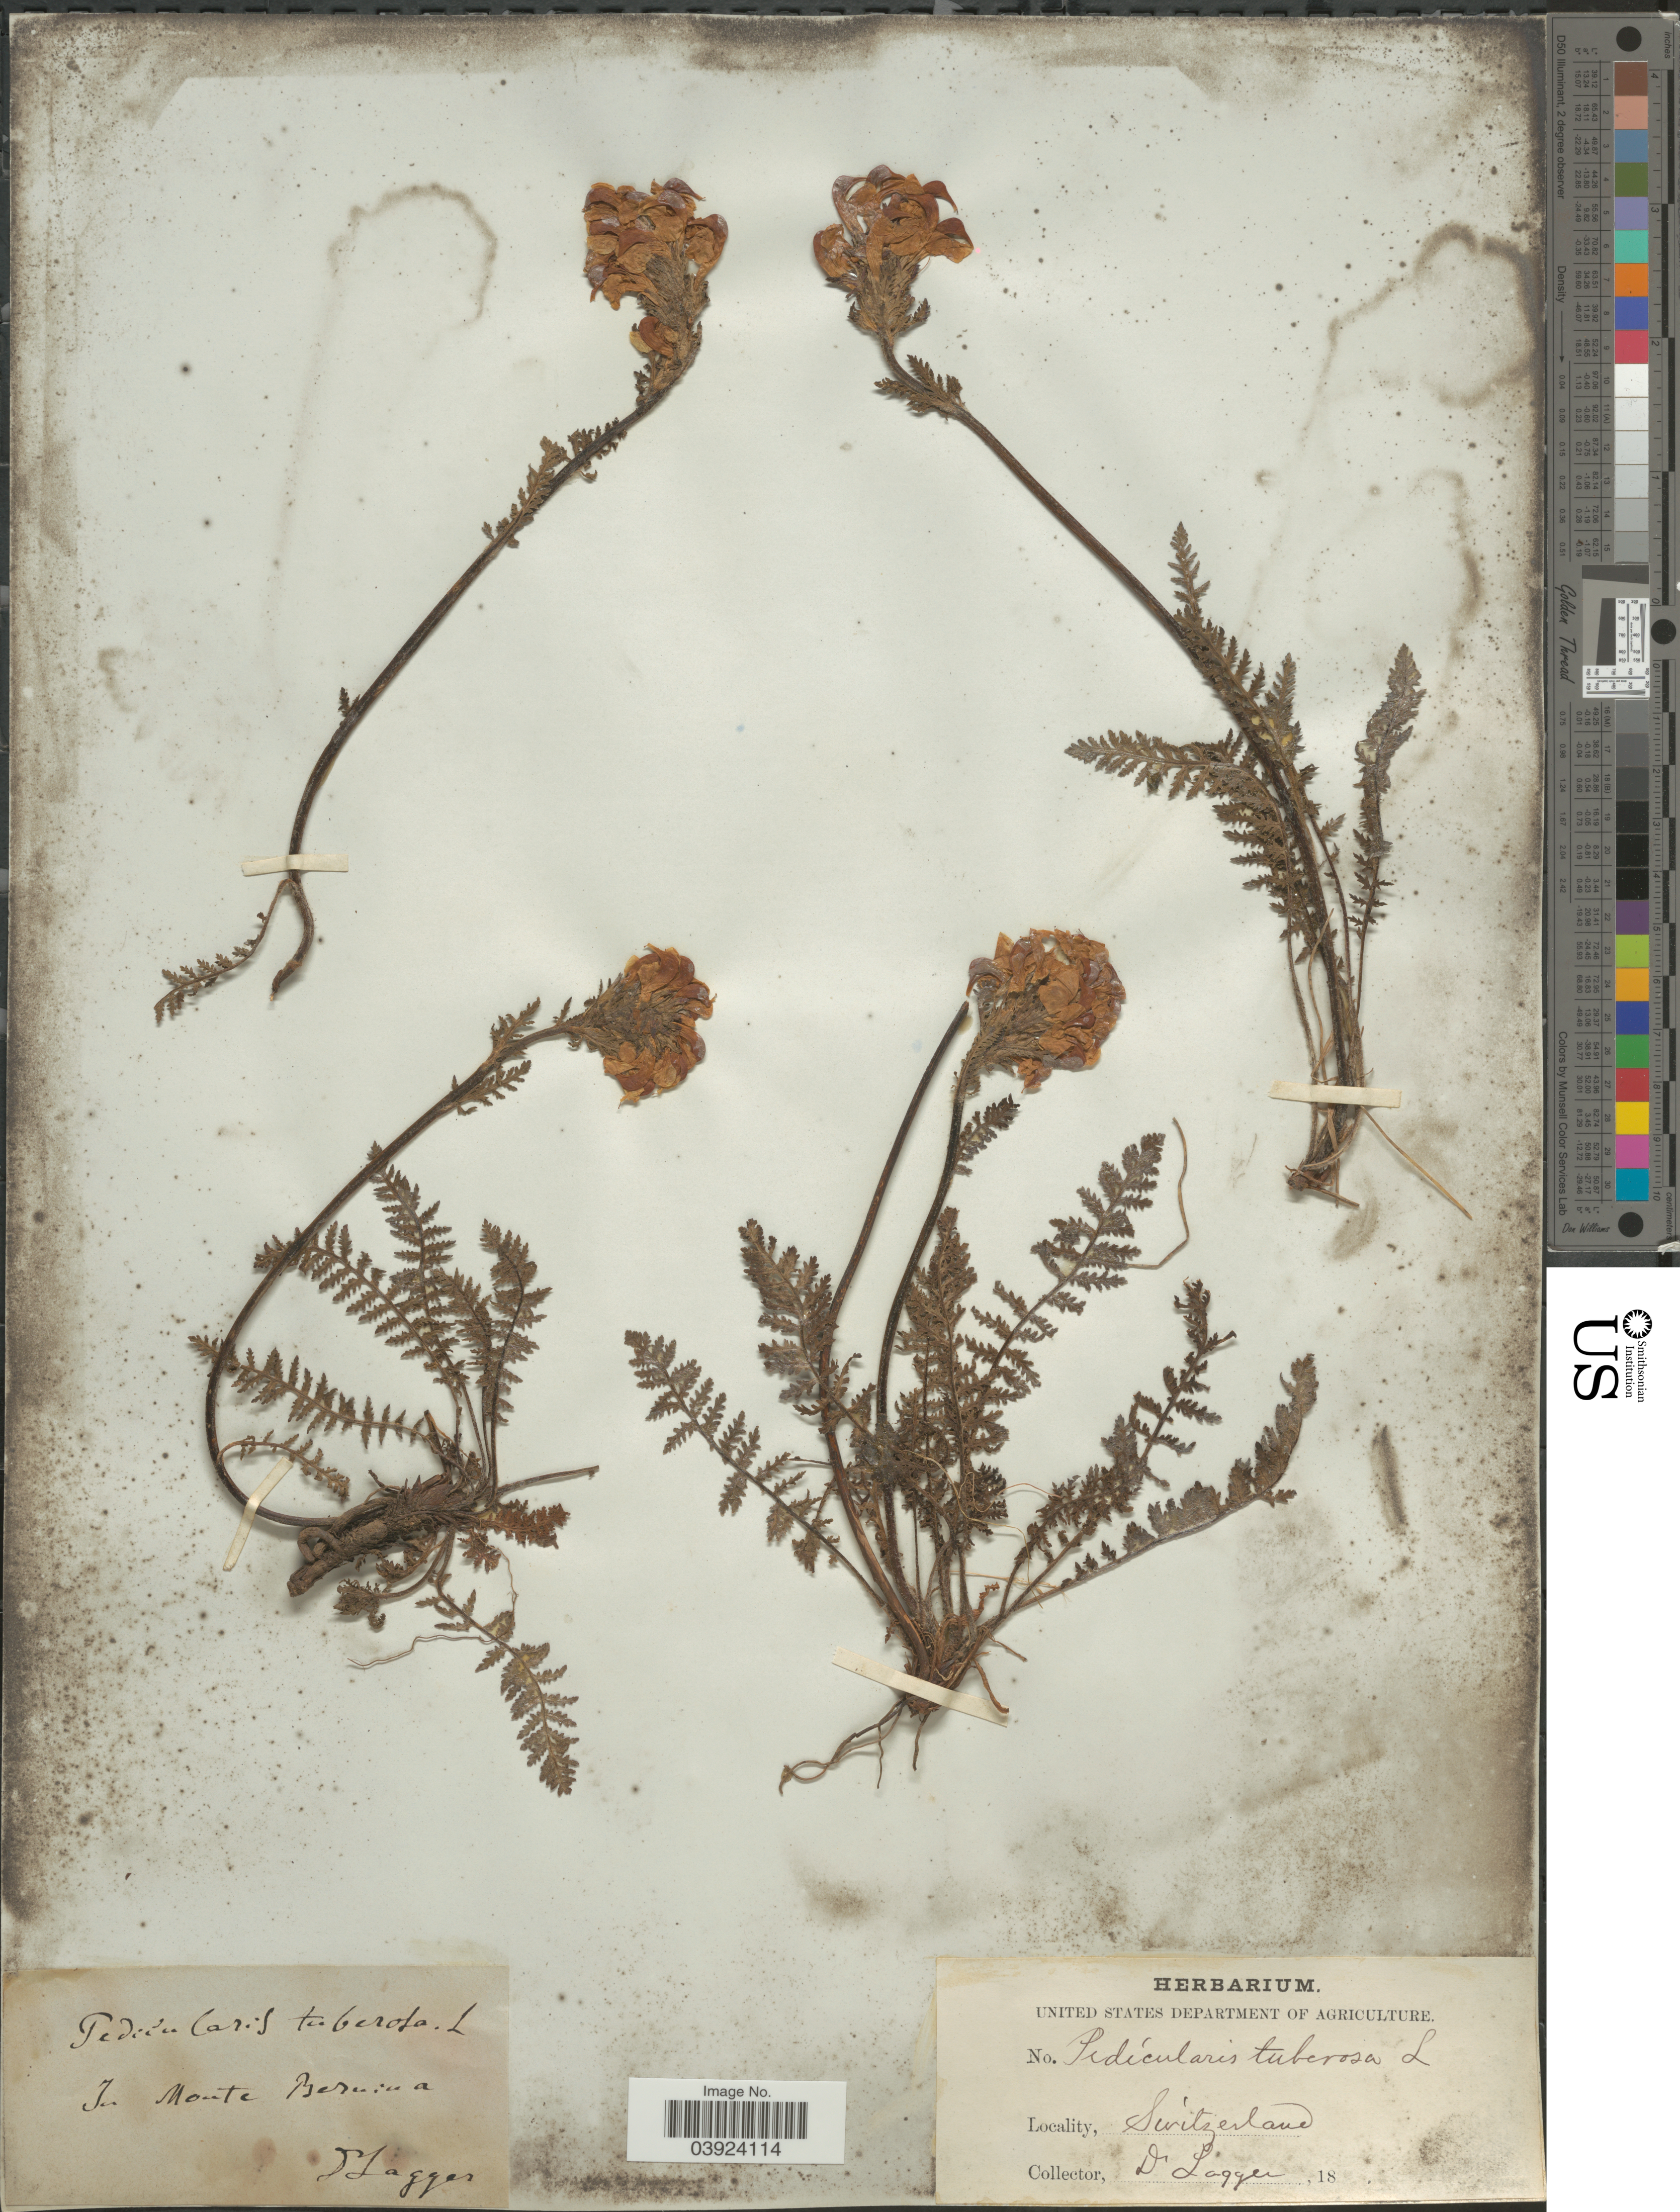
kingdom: Plantae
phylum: Tracheophyta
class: Magnoliopsida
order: Lamiales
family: Orobanchaceae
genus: Pedicularis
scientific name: Pedicularis tuberosa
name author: L.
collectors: F. J. Lagger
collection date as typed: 18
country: Switzerland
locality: In Monte Beruina.